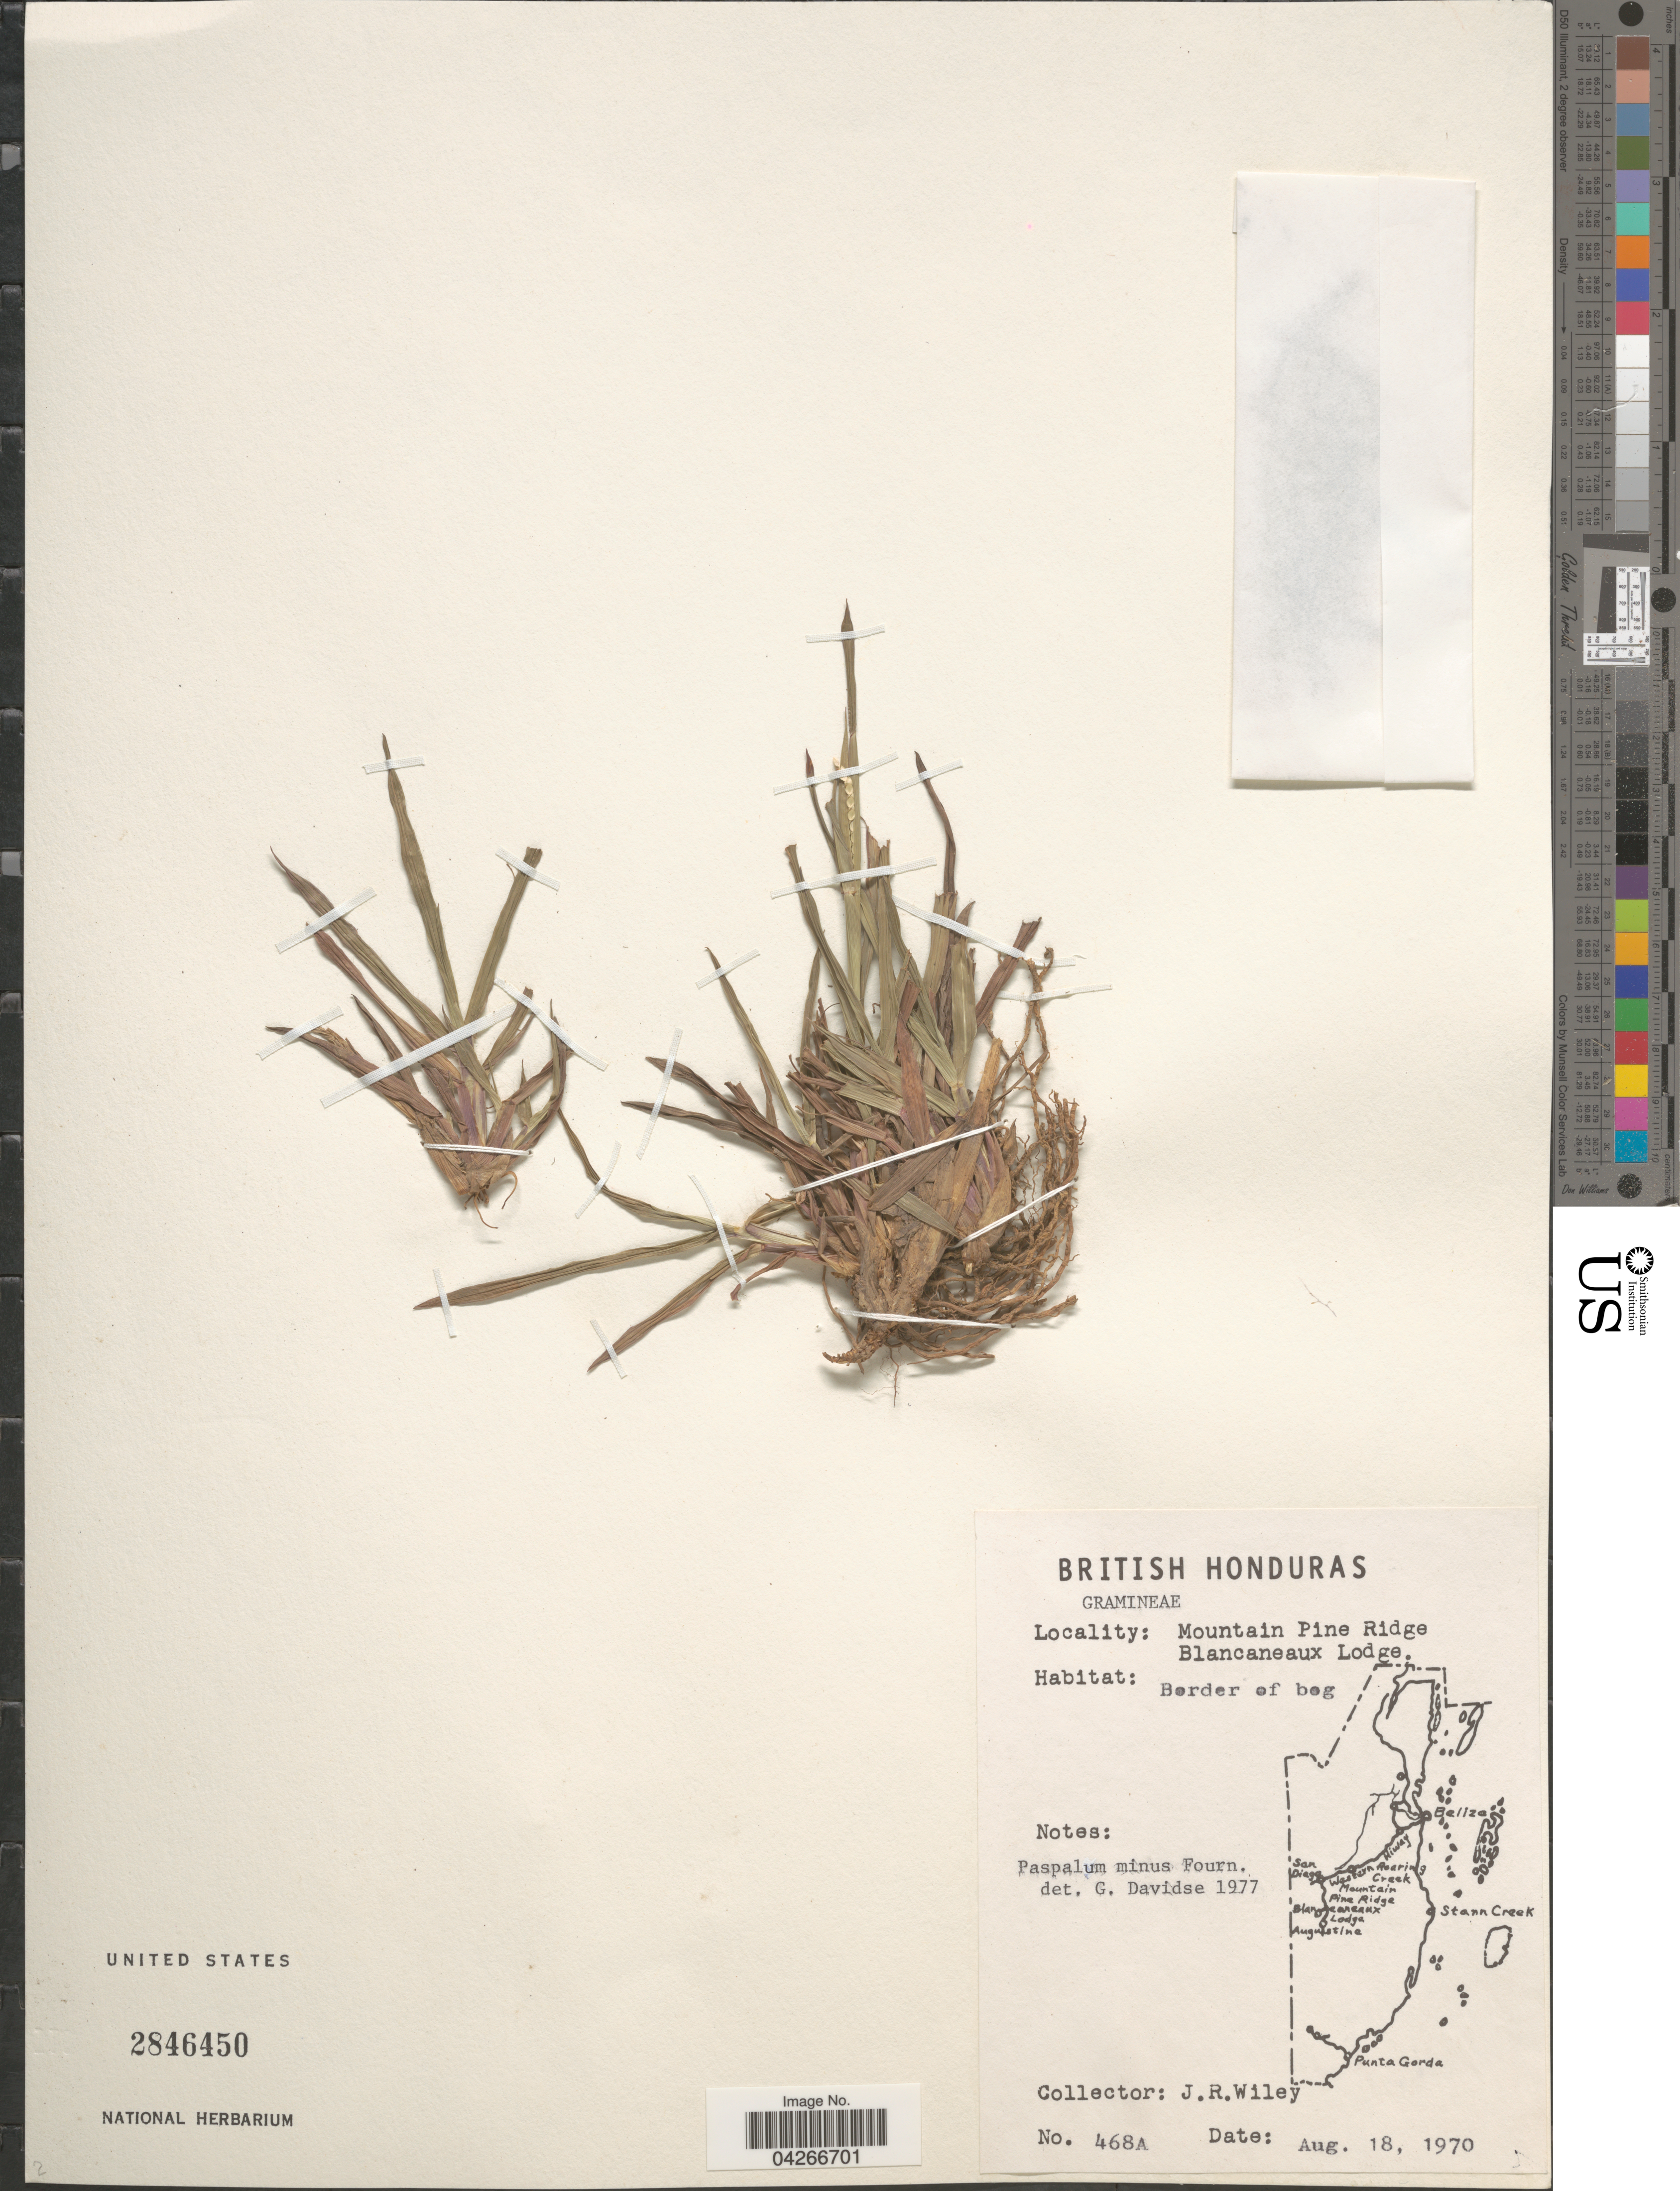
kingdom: Plantae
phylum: Tracheophyta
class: Liliopsida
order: Poales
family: Poaceae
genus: Paspalum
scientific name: Paspalum minus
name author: E. Fourn.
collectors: J. Wiley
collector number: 468A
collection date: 1970-08-18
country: Belize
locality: British Honduras. Mountain Pine Ridge. Blancaneaux Lodge.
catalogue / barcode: US 2846450